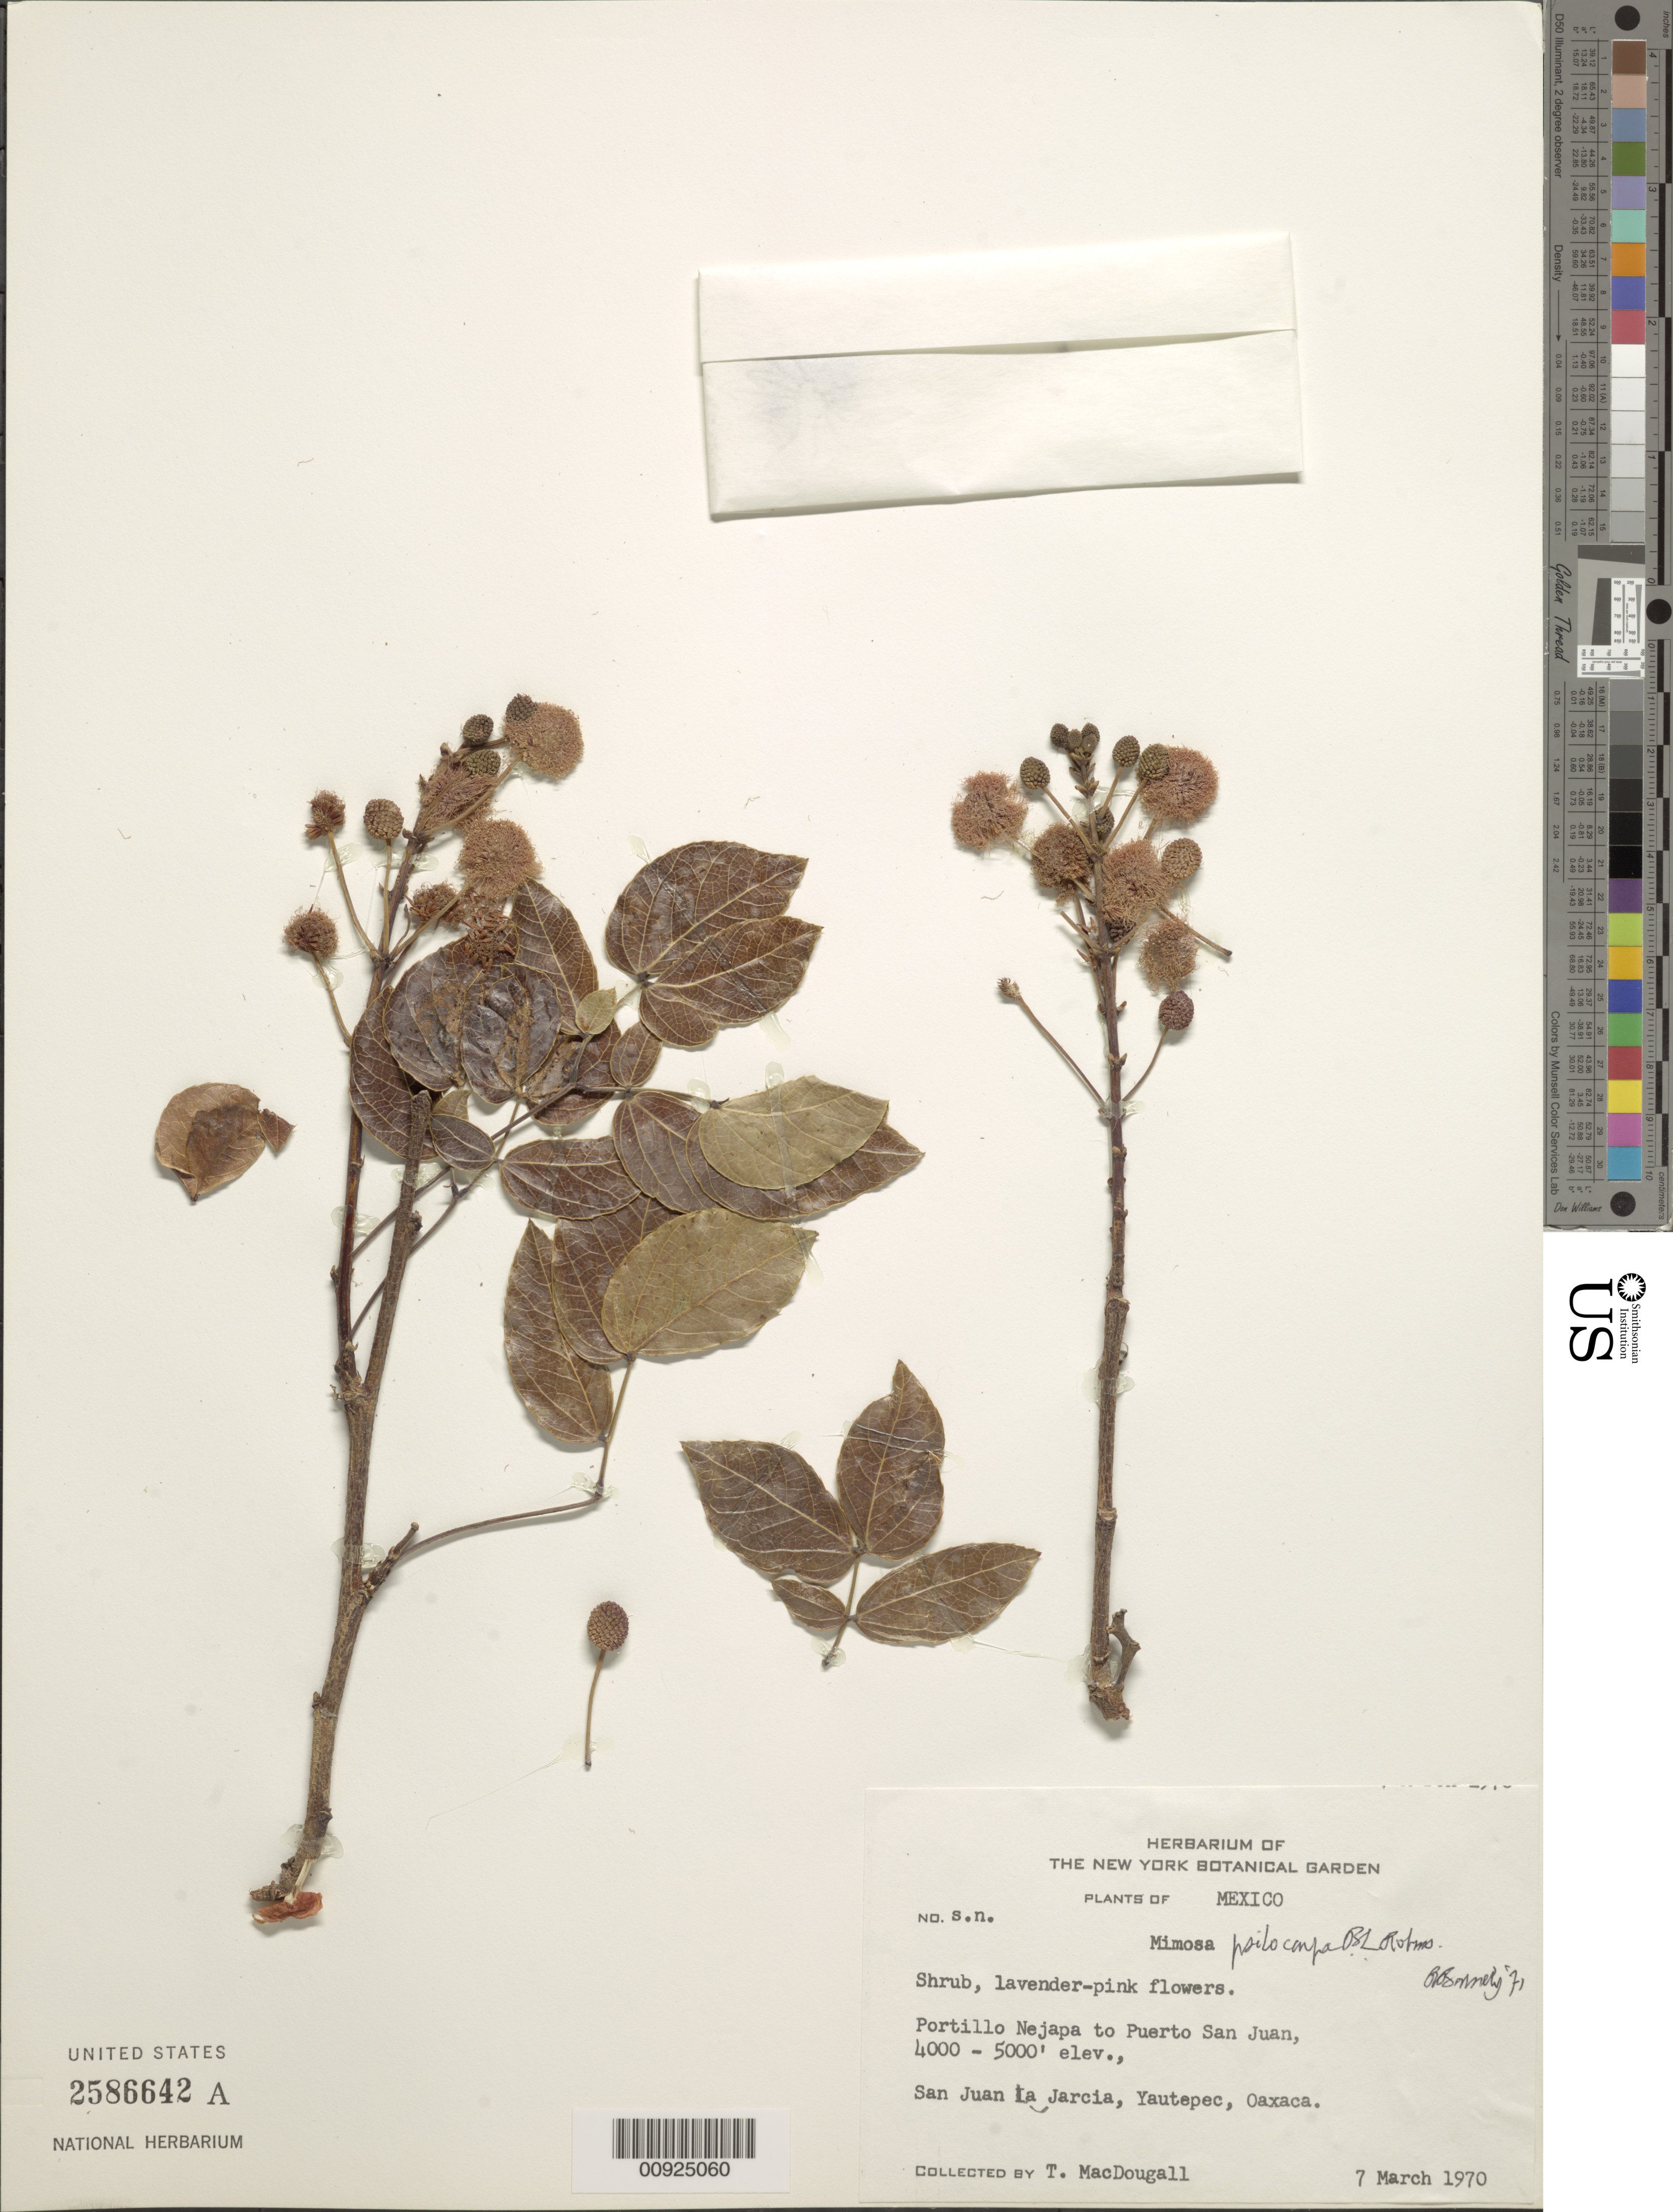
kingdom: Plantae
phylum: Tracheophyta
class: Magnoliopsida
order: Fabales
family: Fabaceae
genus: Mimosa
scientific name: Mimosa psilocarpa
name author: B.L. Rob.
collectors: T. Macdougall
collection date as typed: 07 Mar 1970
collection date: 1970-03-07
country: Mexico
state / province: Oaxaca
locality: Portillo Nejapa to Puerto San Juan, San Juan Lajarcia, Yautepec, Oaxaca.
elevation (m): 1219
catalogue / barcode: US 2586642A